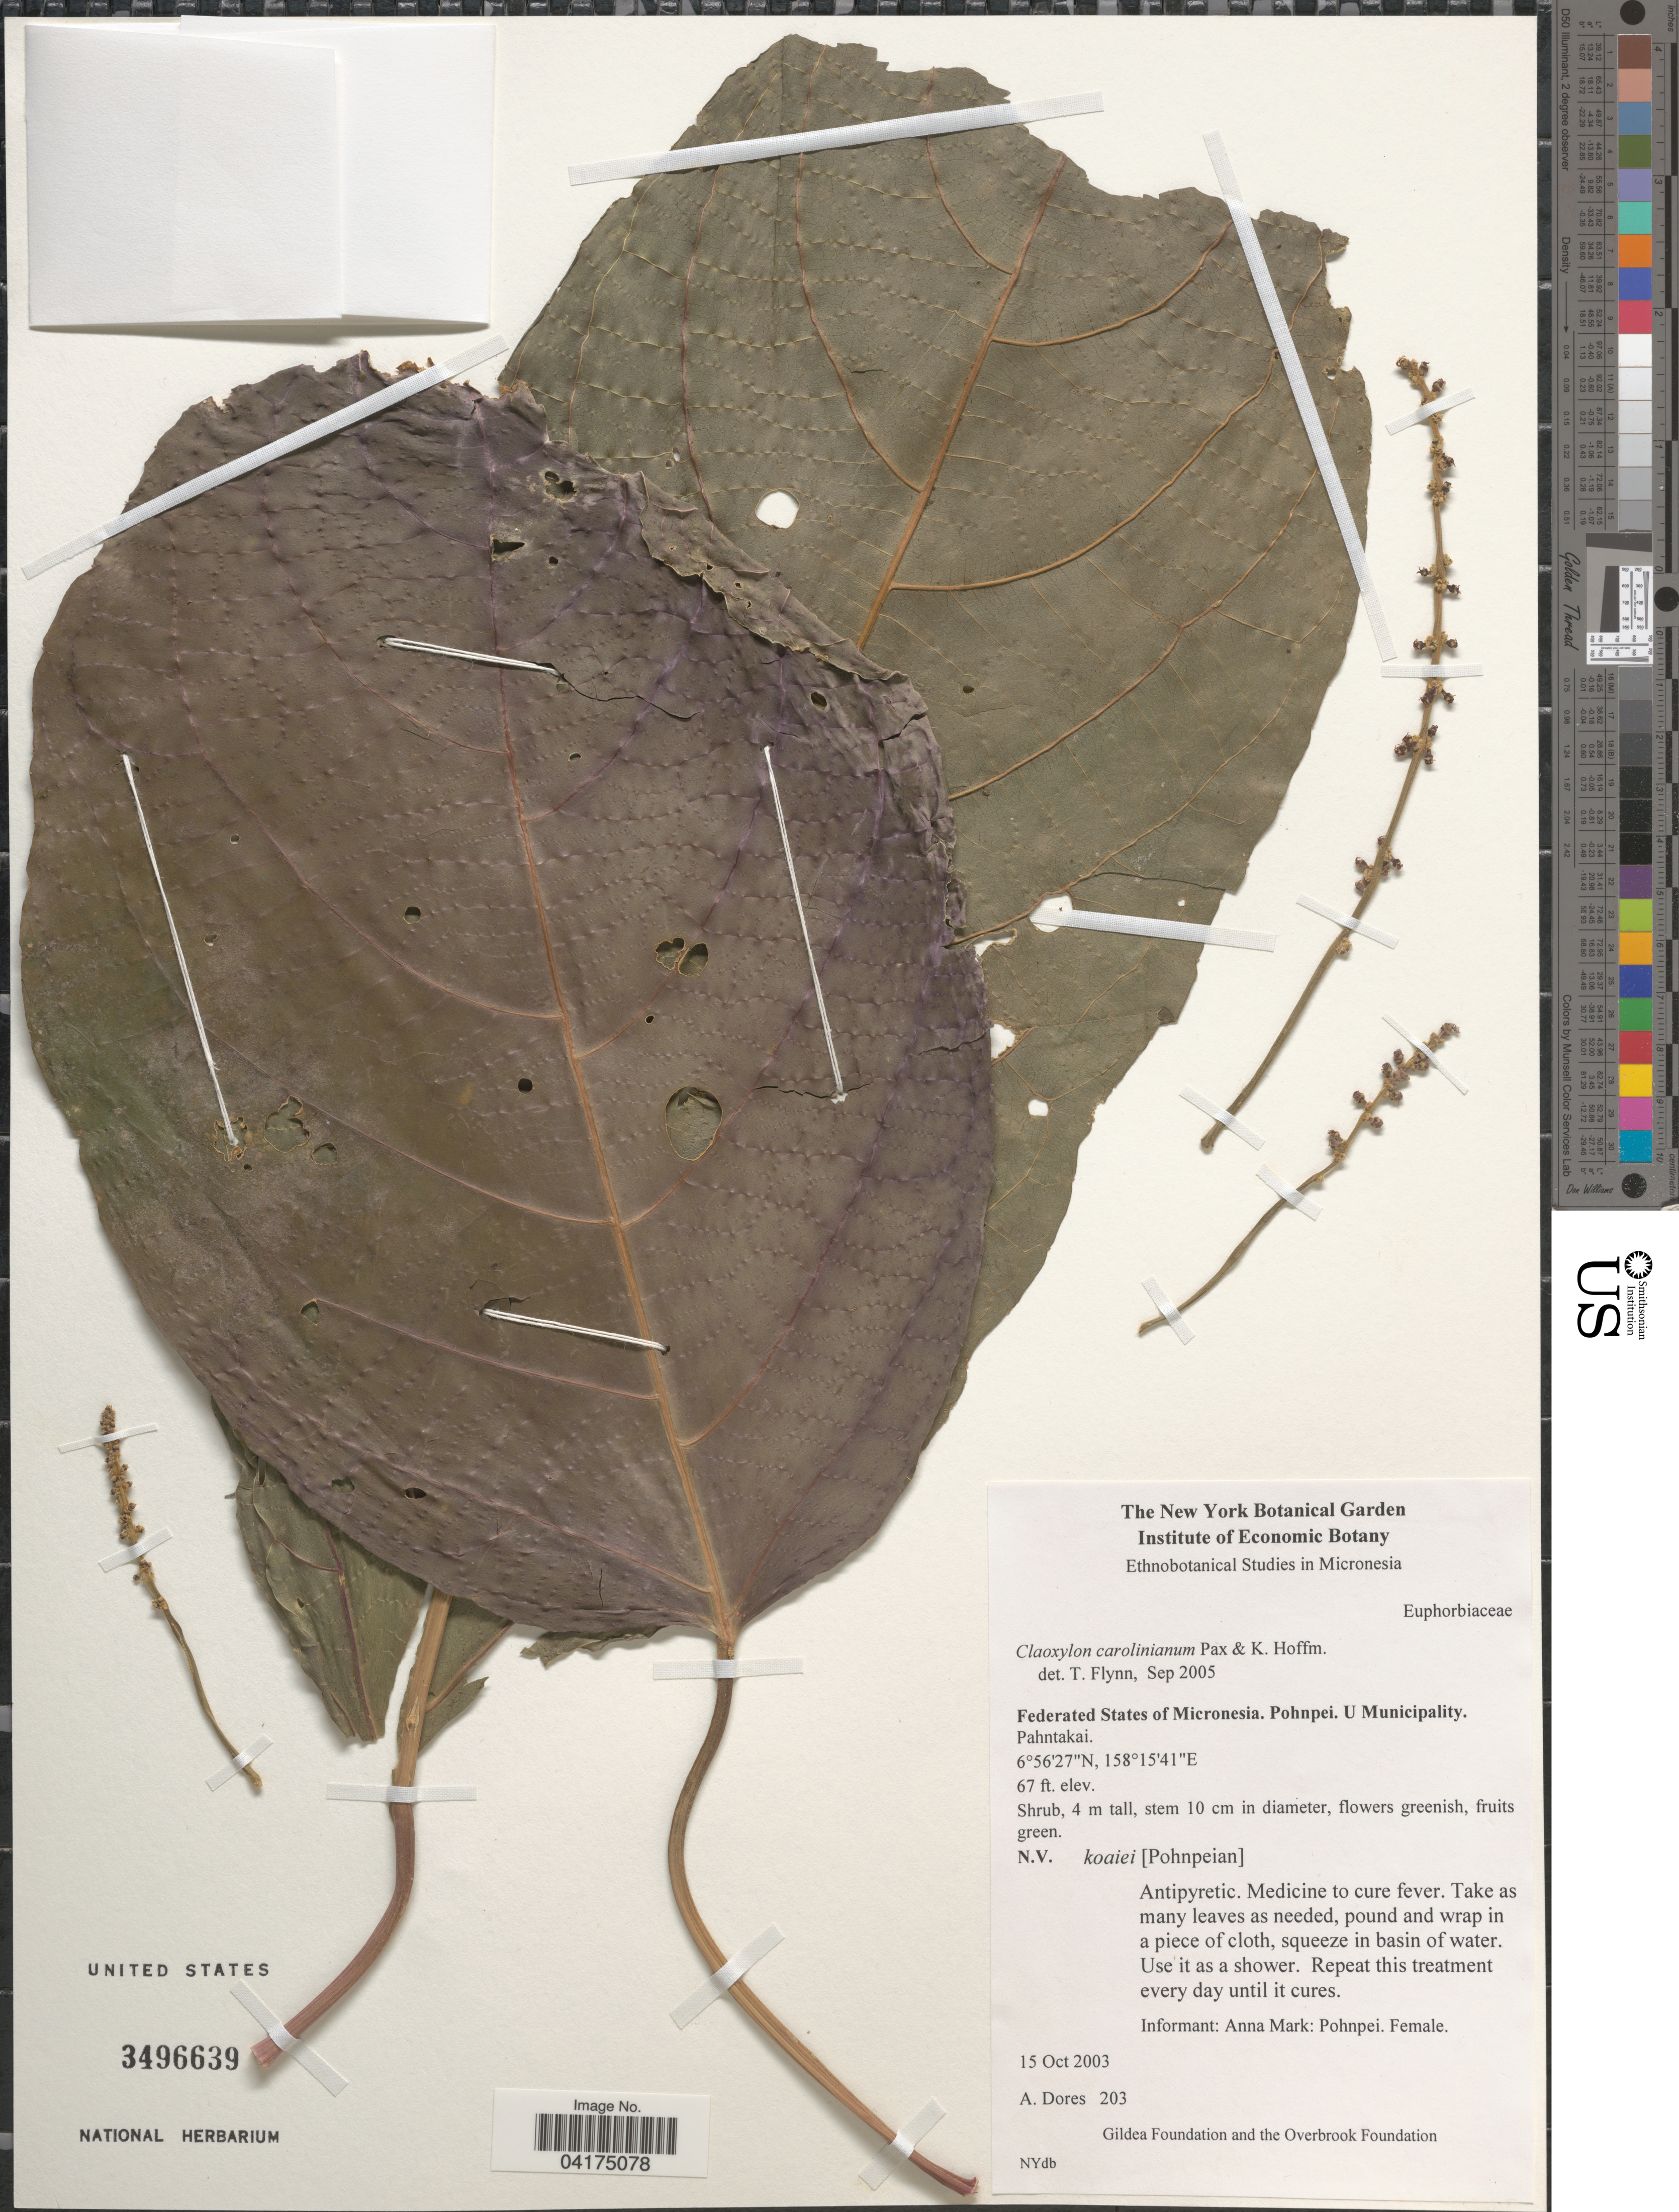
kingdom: Plantae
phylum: Tracheophyta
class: Magnoliopsida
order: Malpighiales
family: Euphorbiaceae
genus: Claoxylon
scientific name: Claoxylon carolinianum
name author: Pax & K. Hoffm.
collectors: A. Dores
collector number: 203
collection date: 2003-10-15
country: Micronesia, Federated States of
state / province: Pohnpei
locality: U Municipality. Pahntakai.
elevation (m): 20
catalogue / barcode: US 3496639